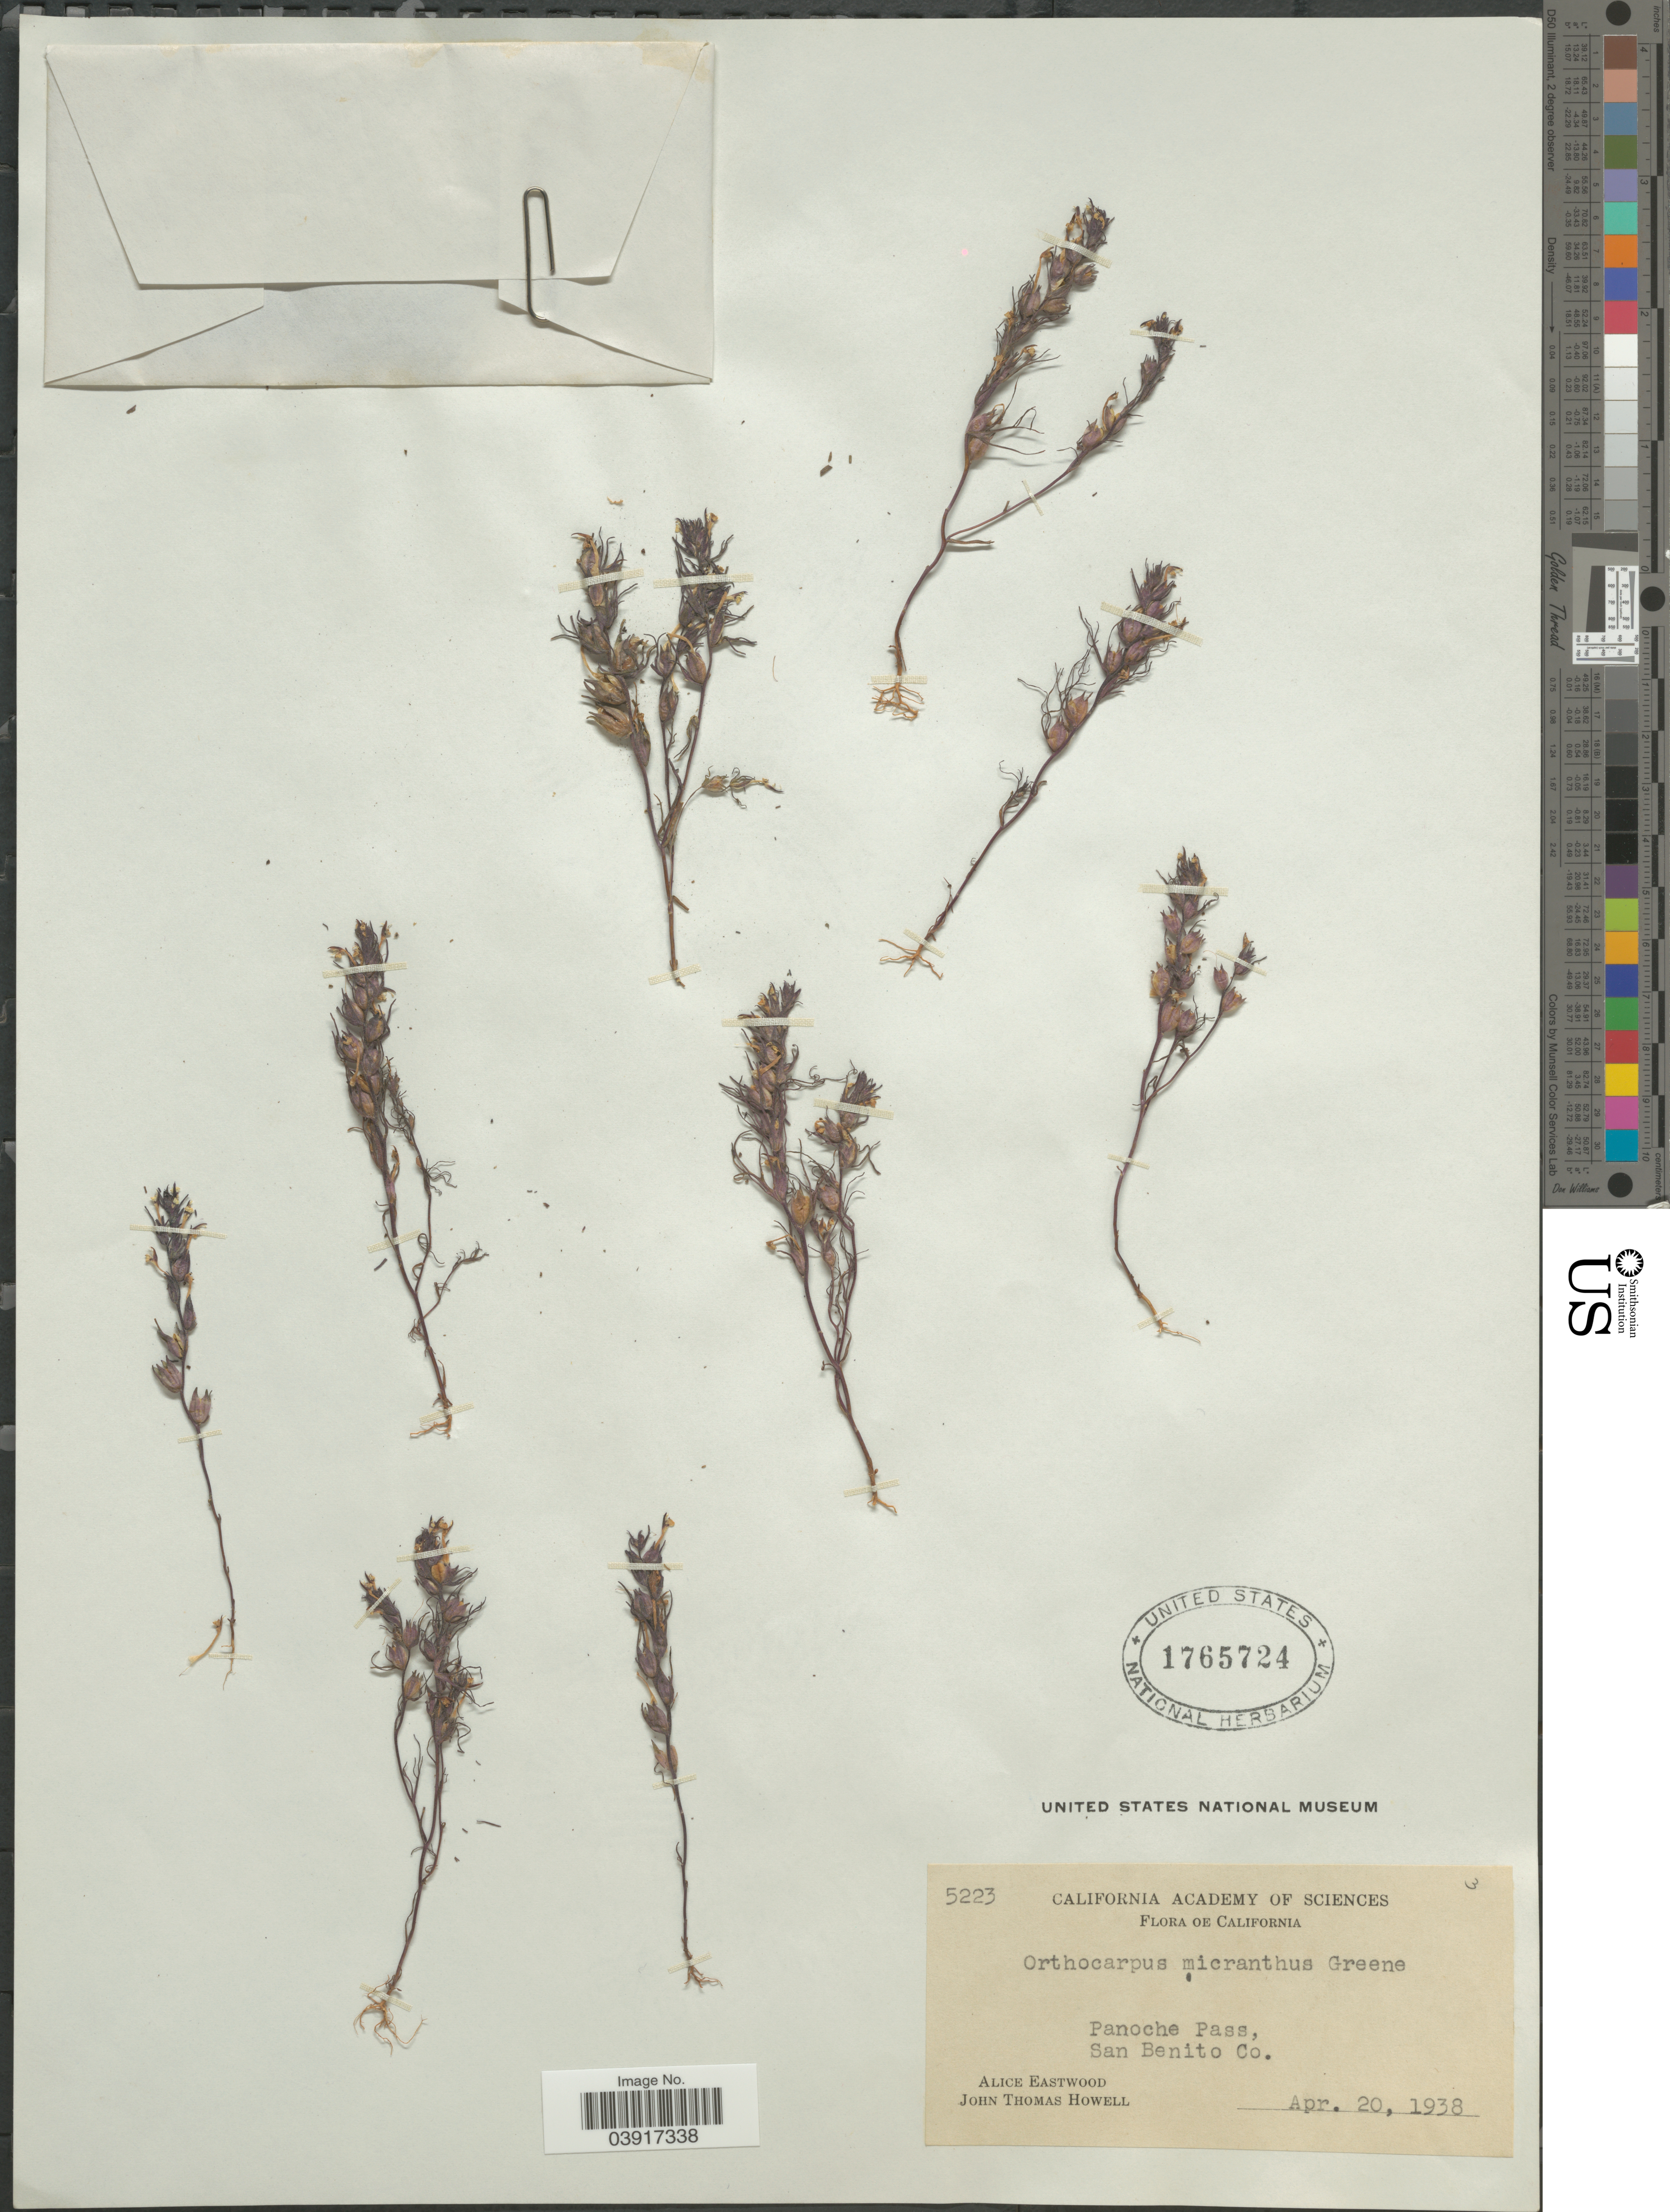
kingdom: Plantae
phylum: Tracheophyta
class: Magnoliopsida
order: Lamiales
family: Orobanchaceae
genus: Orthocarpus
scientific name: Orthocarpus erianthus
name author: Benth.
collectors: A. Eastwood & J. T. Howell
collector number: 5223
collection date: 1938-04-20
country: United States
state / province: California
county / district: San Benito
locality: Panoche Pass, San Benito Co.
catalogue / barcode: US 1765724